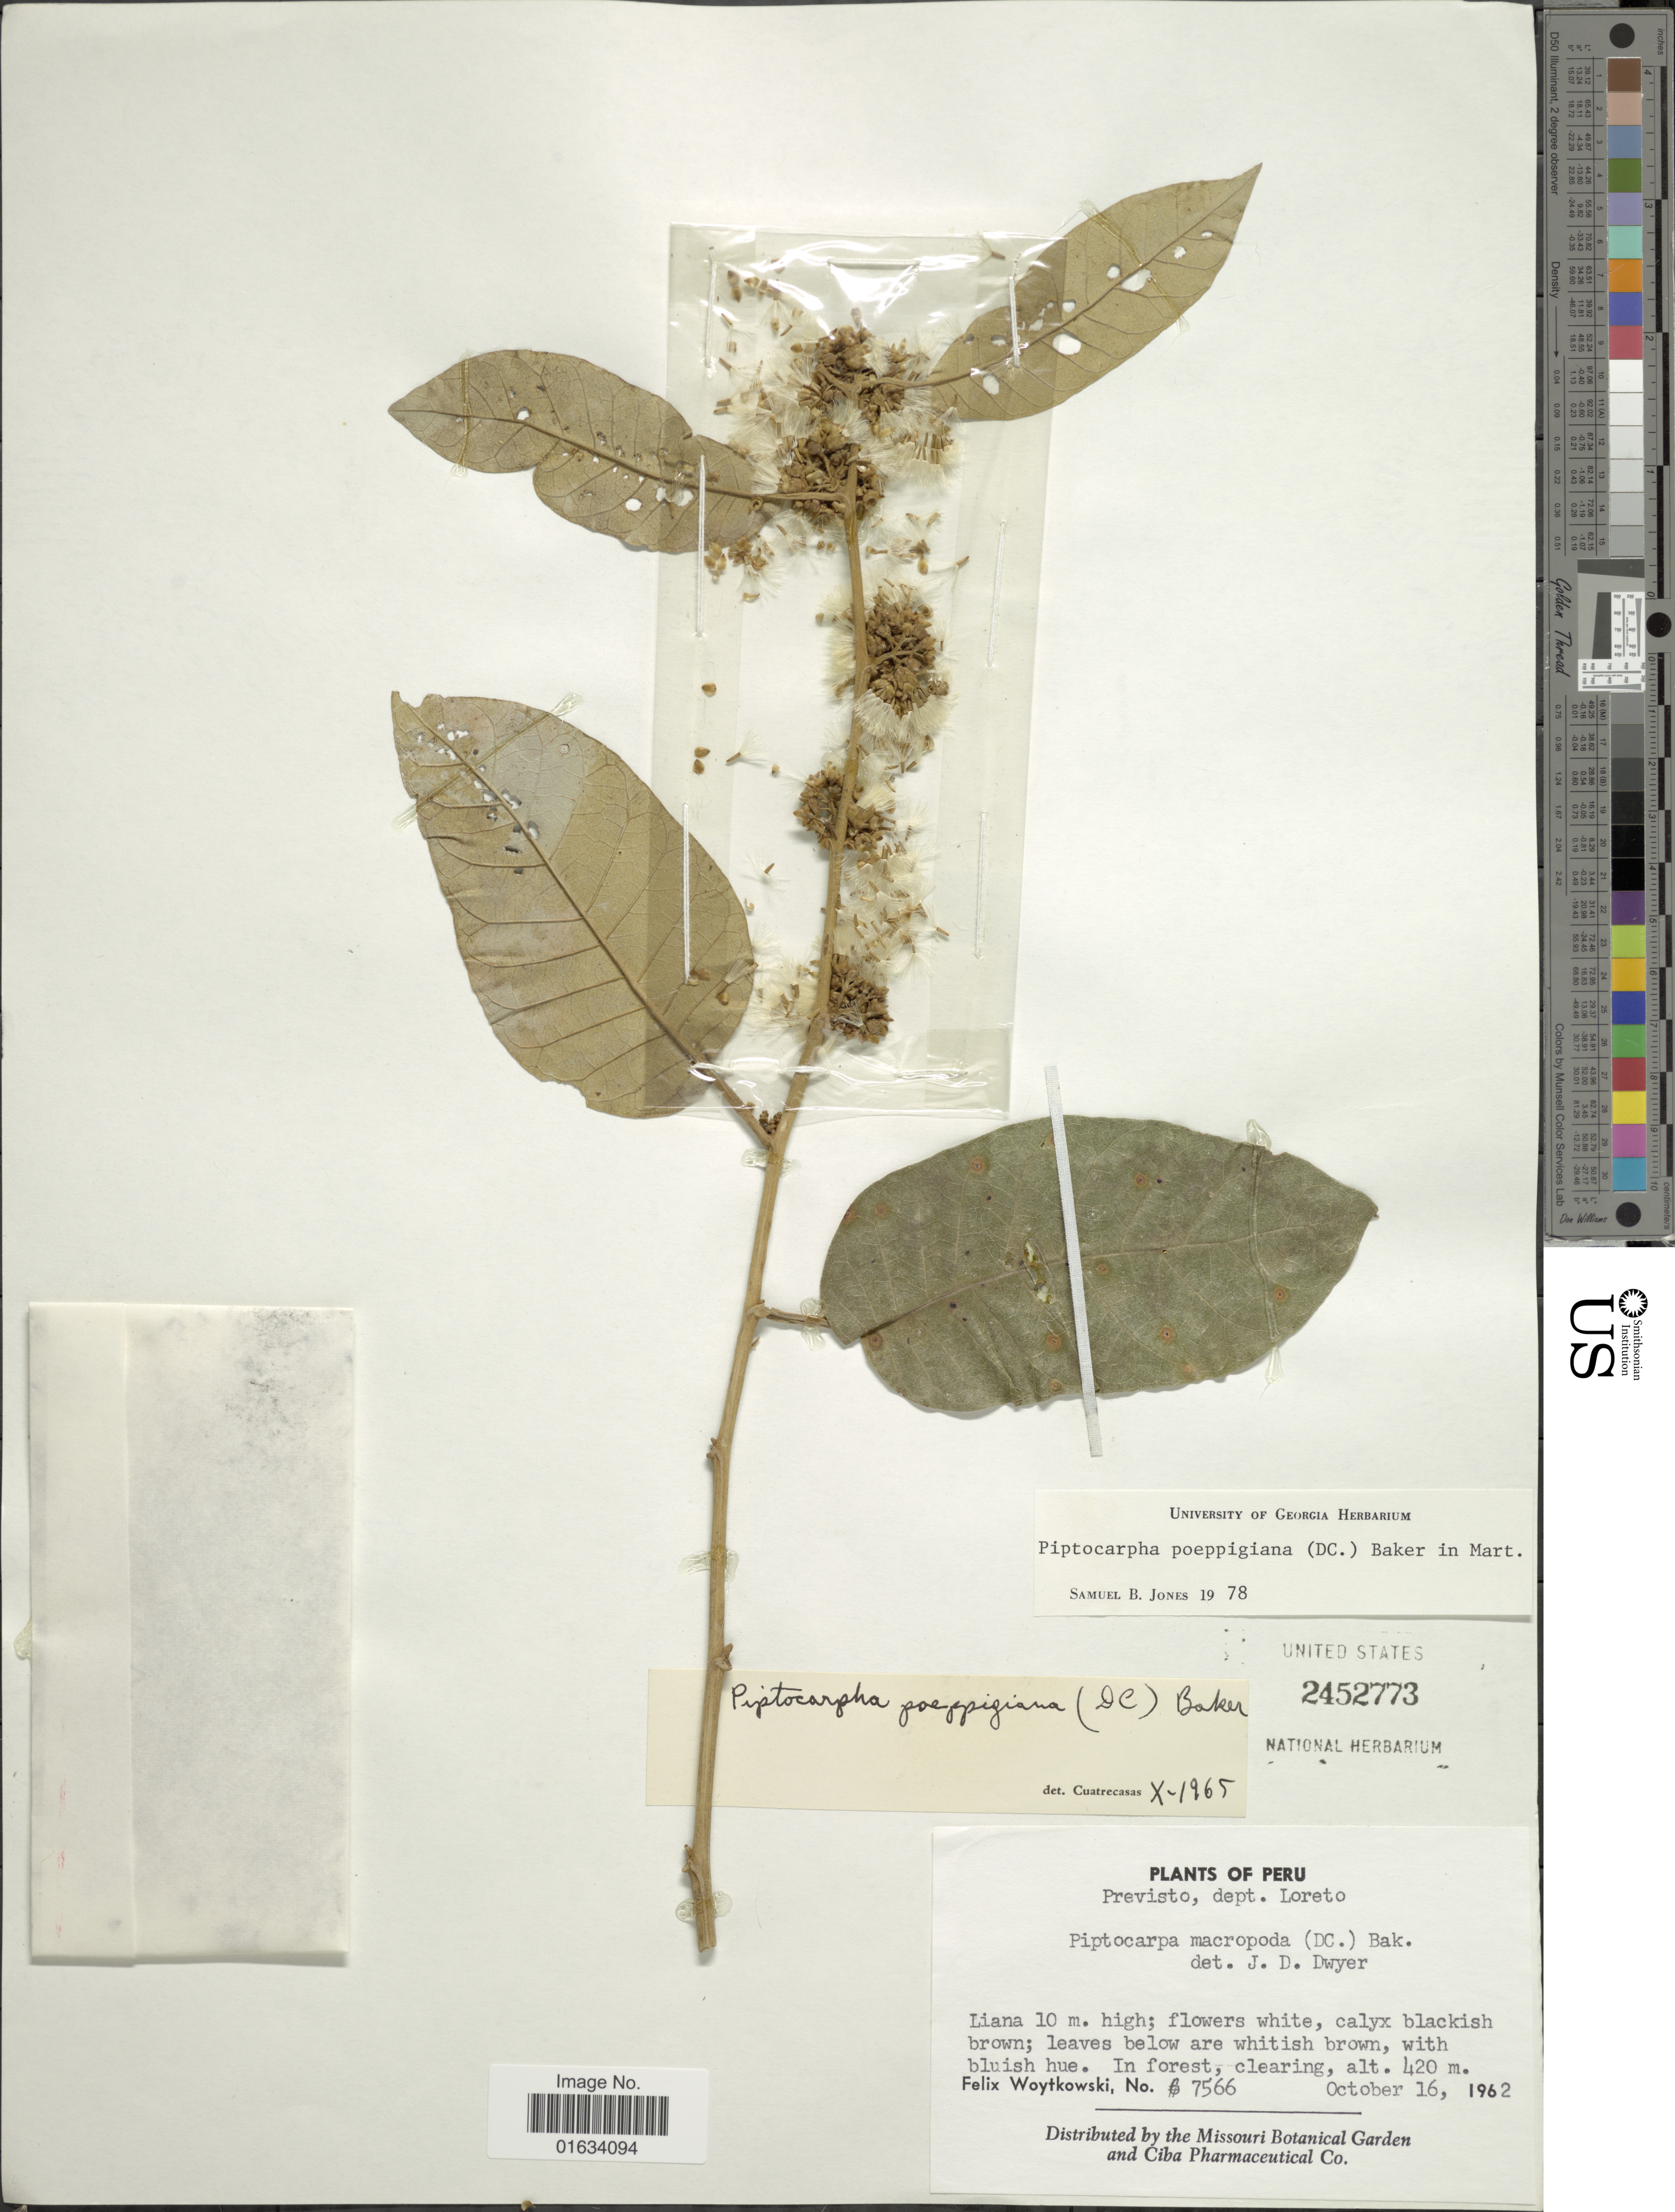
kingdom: Plantae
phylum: Tracheophyta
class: Magnoliopsida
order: Asterales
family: Asteraceae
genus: Piptocarpha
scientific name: Piptocarpha poeppigiana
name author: (DC.) Baker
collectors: F. Woytkowski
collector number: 7566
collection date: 1962-10-16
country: Peru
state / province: Loreto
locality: Peru. Previsto, dept. Loreto. In forest, clearing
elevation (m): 420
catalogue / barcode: US 2452773